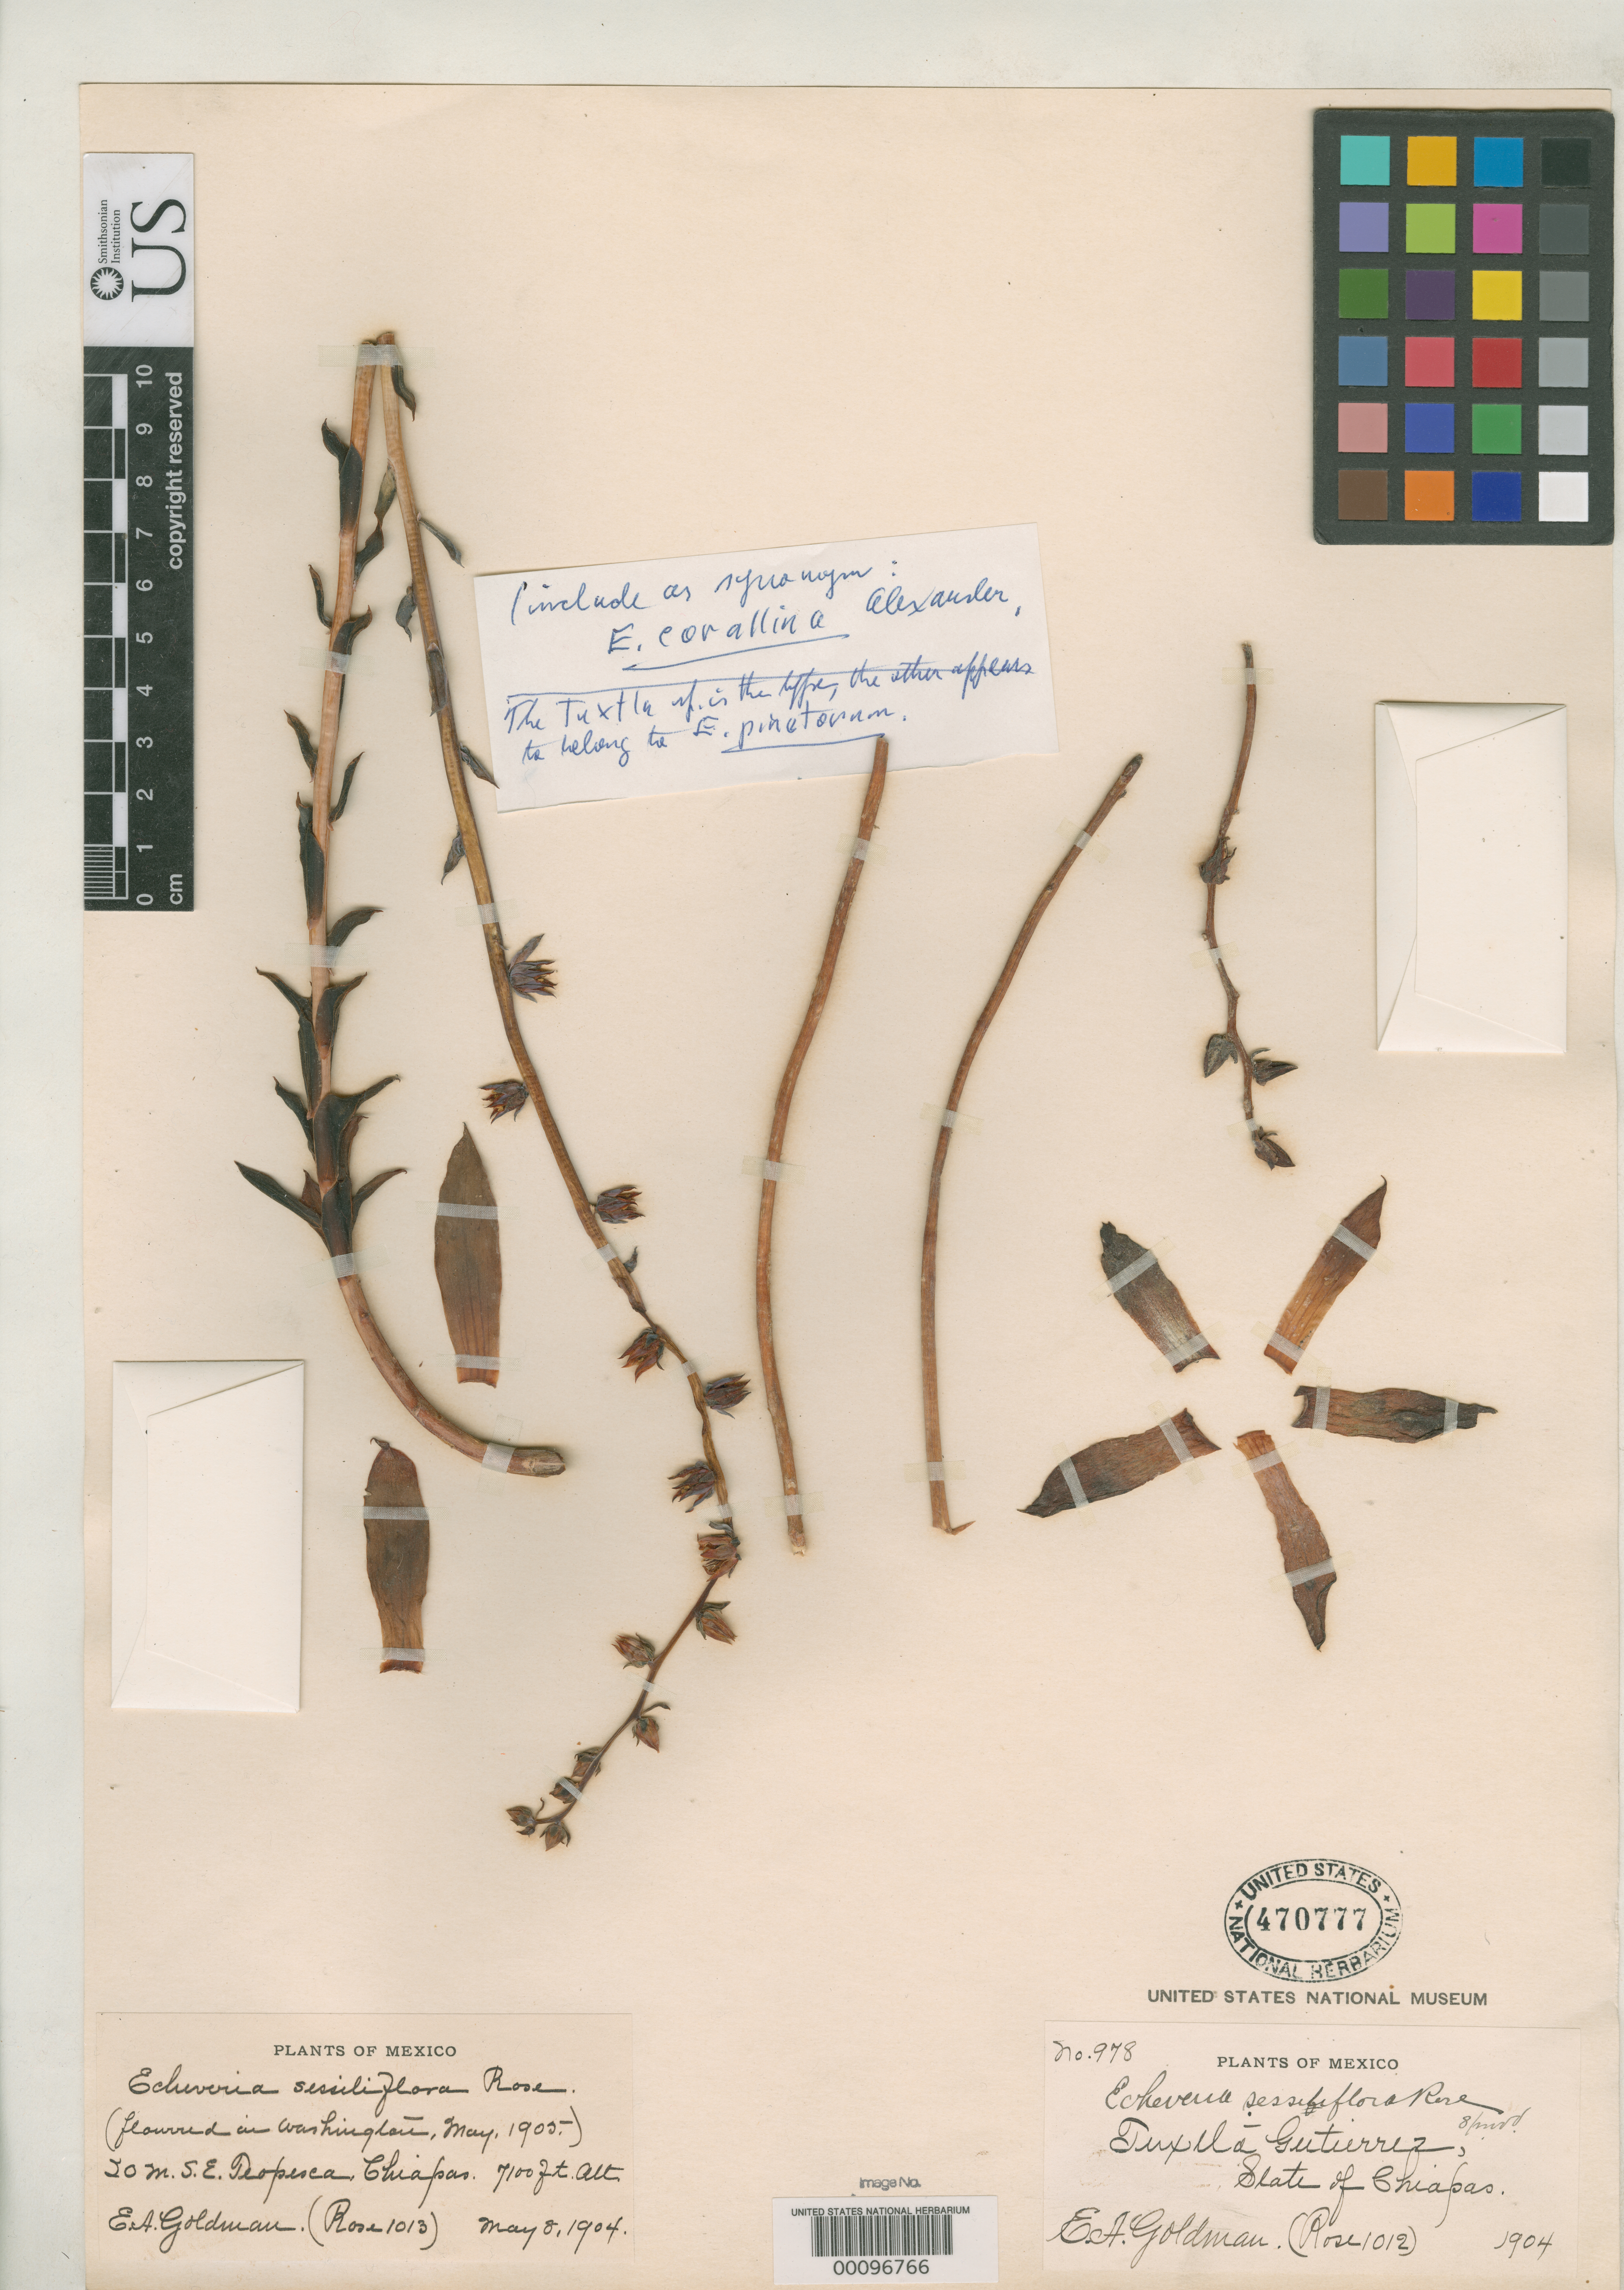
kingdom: Plantae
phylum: Tracheophyta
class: Magnoliopsida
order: Saxifragales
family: Crassulaceae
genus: Echeveria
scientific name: Echeveria sessiliflora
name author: Rose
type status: Holotype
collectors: E. A. Goldman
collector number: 978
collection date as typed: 24 May 1904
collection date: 1904-05-24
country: Mexico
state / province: Chiapas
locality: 20 miles SE of Teopisca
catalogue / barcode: US 470777